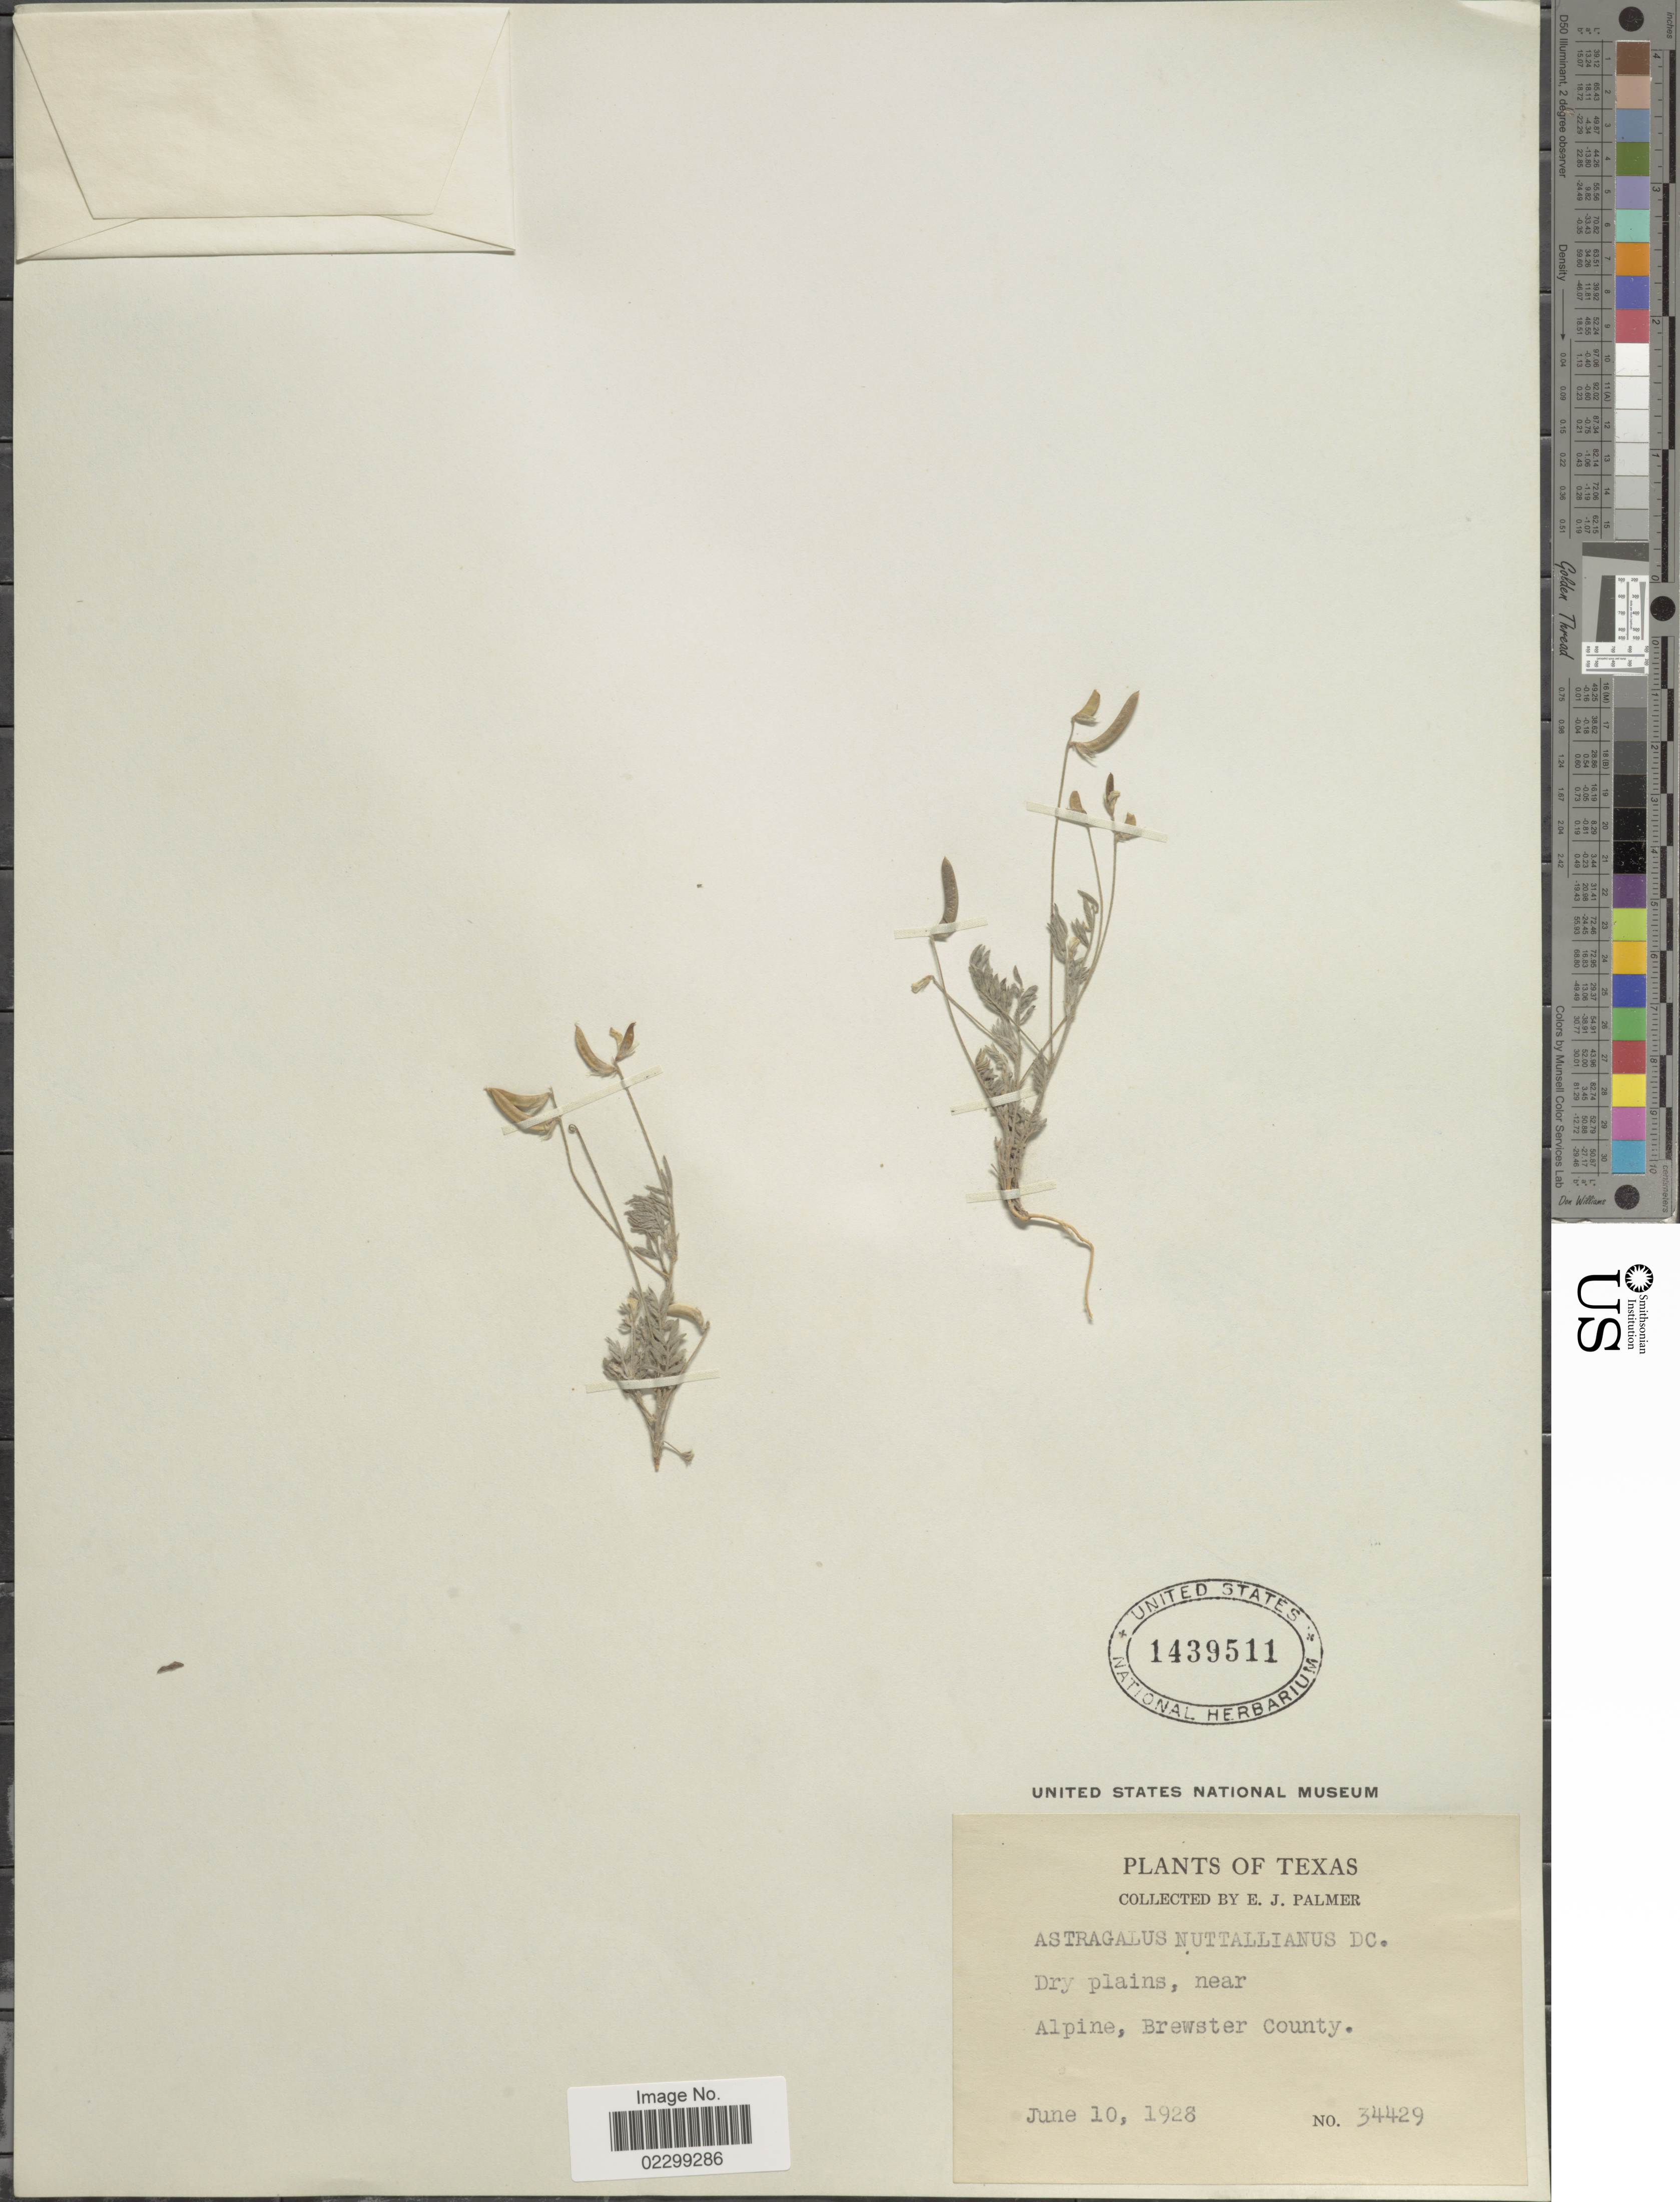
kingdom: Plantae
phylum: Tracheophyta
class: Magnoliopsida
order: Fabales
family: Fabaceae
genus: Astragalus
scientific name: Astragalus austrinus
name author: (Small) O.E. Schulz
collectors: E. J. Palmer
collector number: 34429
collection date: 1928-06-10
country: United States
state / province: Texas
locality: Alpine, Brewster County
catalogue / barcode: US 1439511